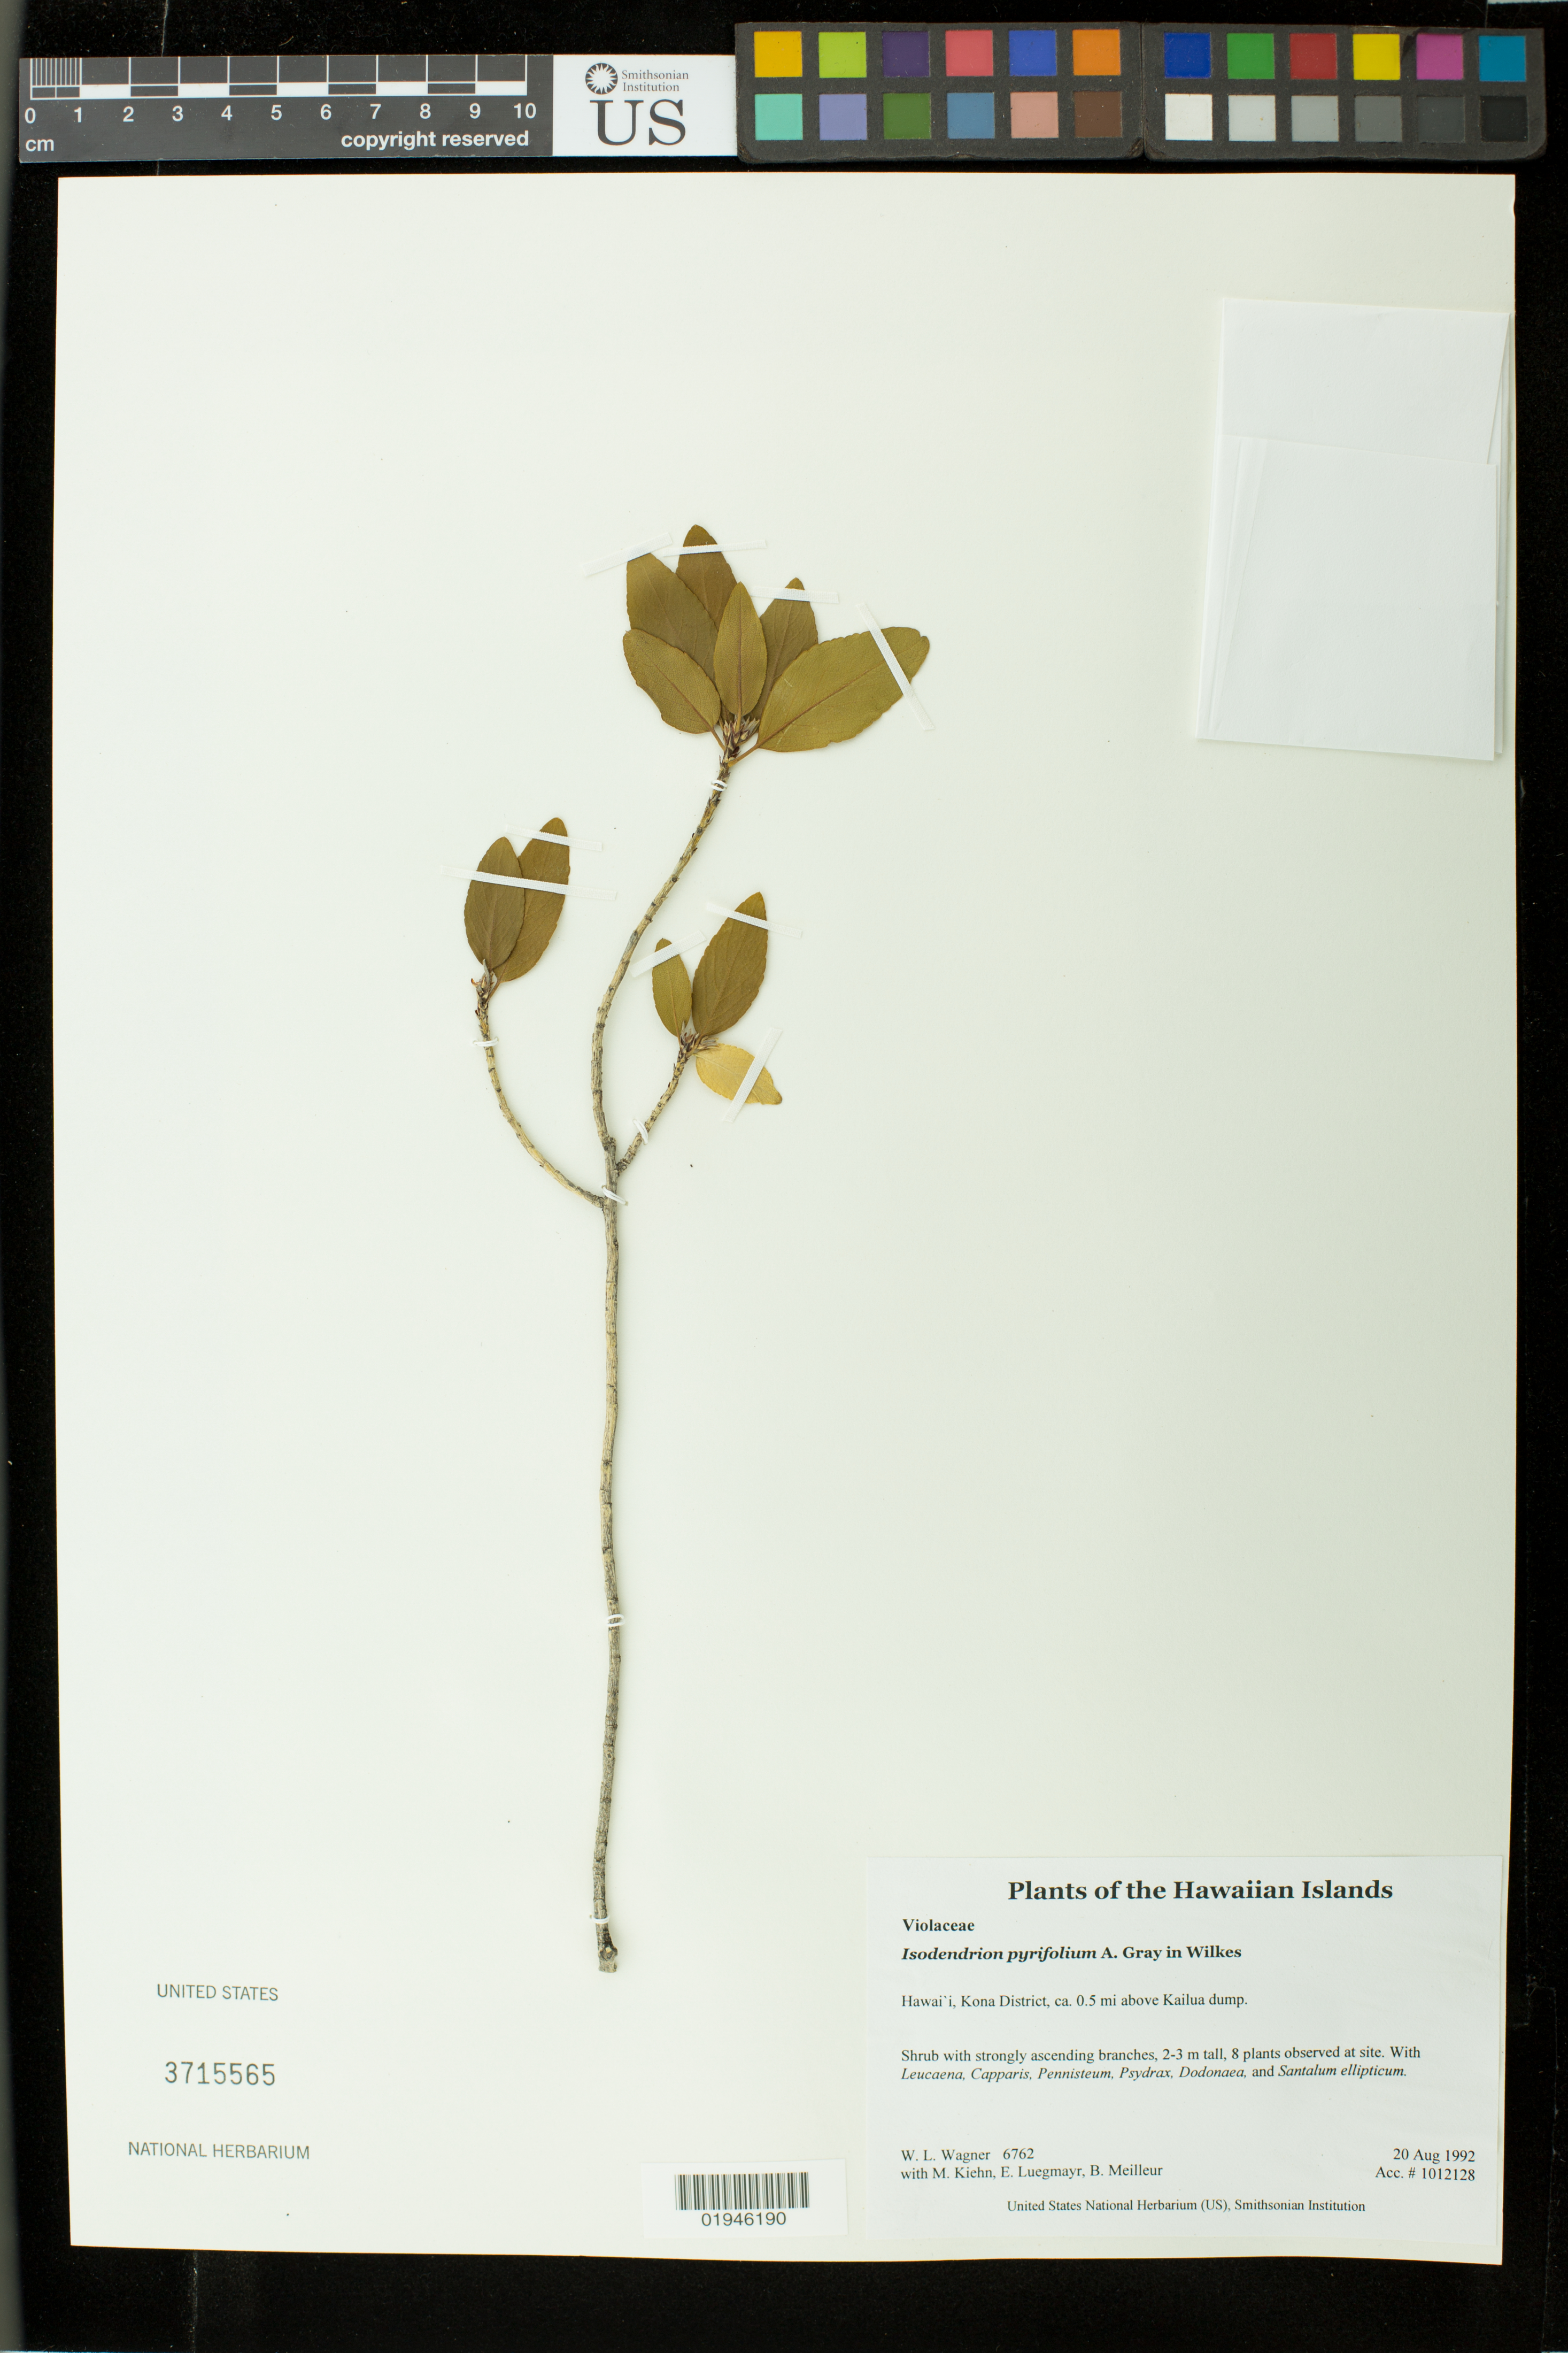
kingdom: Plantae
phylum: Tracheophyta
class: Magnoliopsida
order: Malpighiales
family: Violaceae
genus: Isodendrion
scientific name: Isodendrion pyrifolium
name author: A. Gray in Wilkes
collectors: W. L. Wagner, E. Luegmayr & B. Meilleur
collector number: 6762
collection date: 1992-08-20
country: United States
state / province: Hawaii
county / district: Hawaii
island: Hawaii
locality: Kona District, ca. 0.5 mi above Kailua dump.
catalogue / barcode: US 3715565